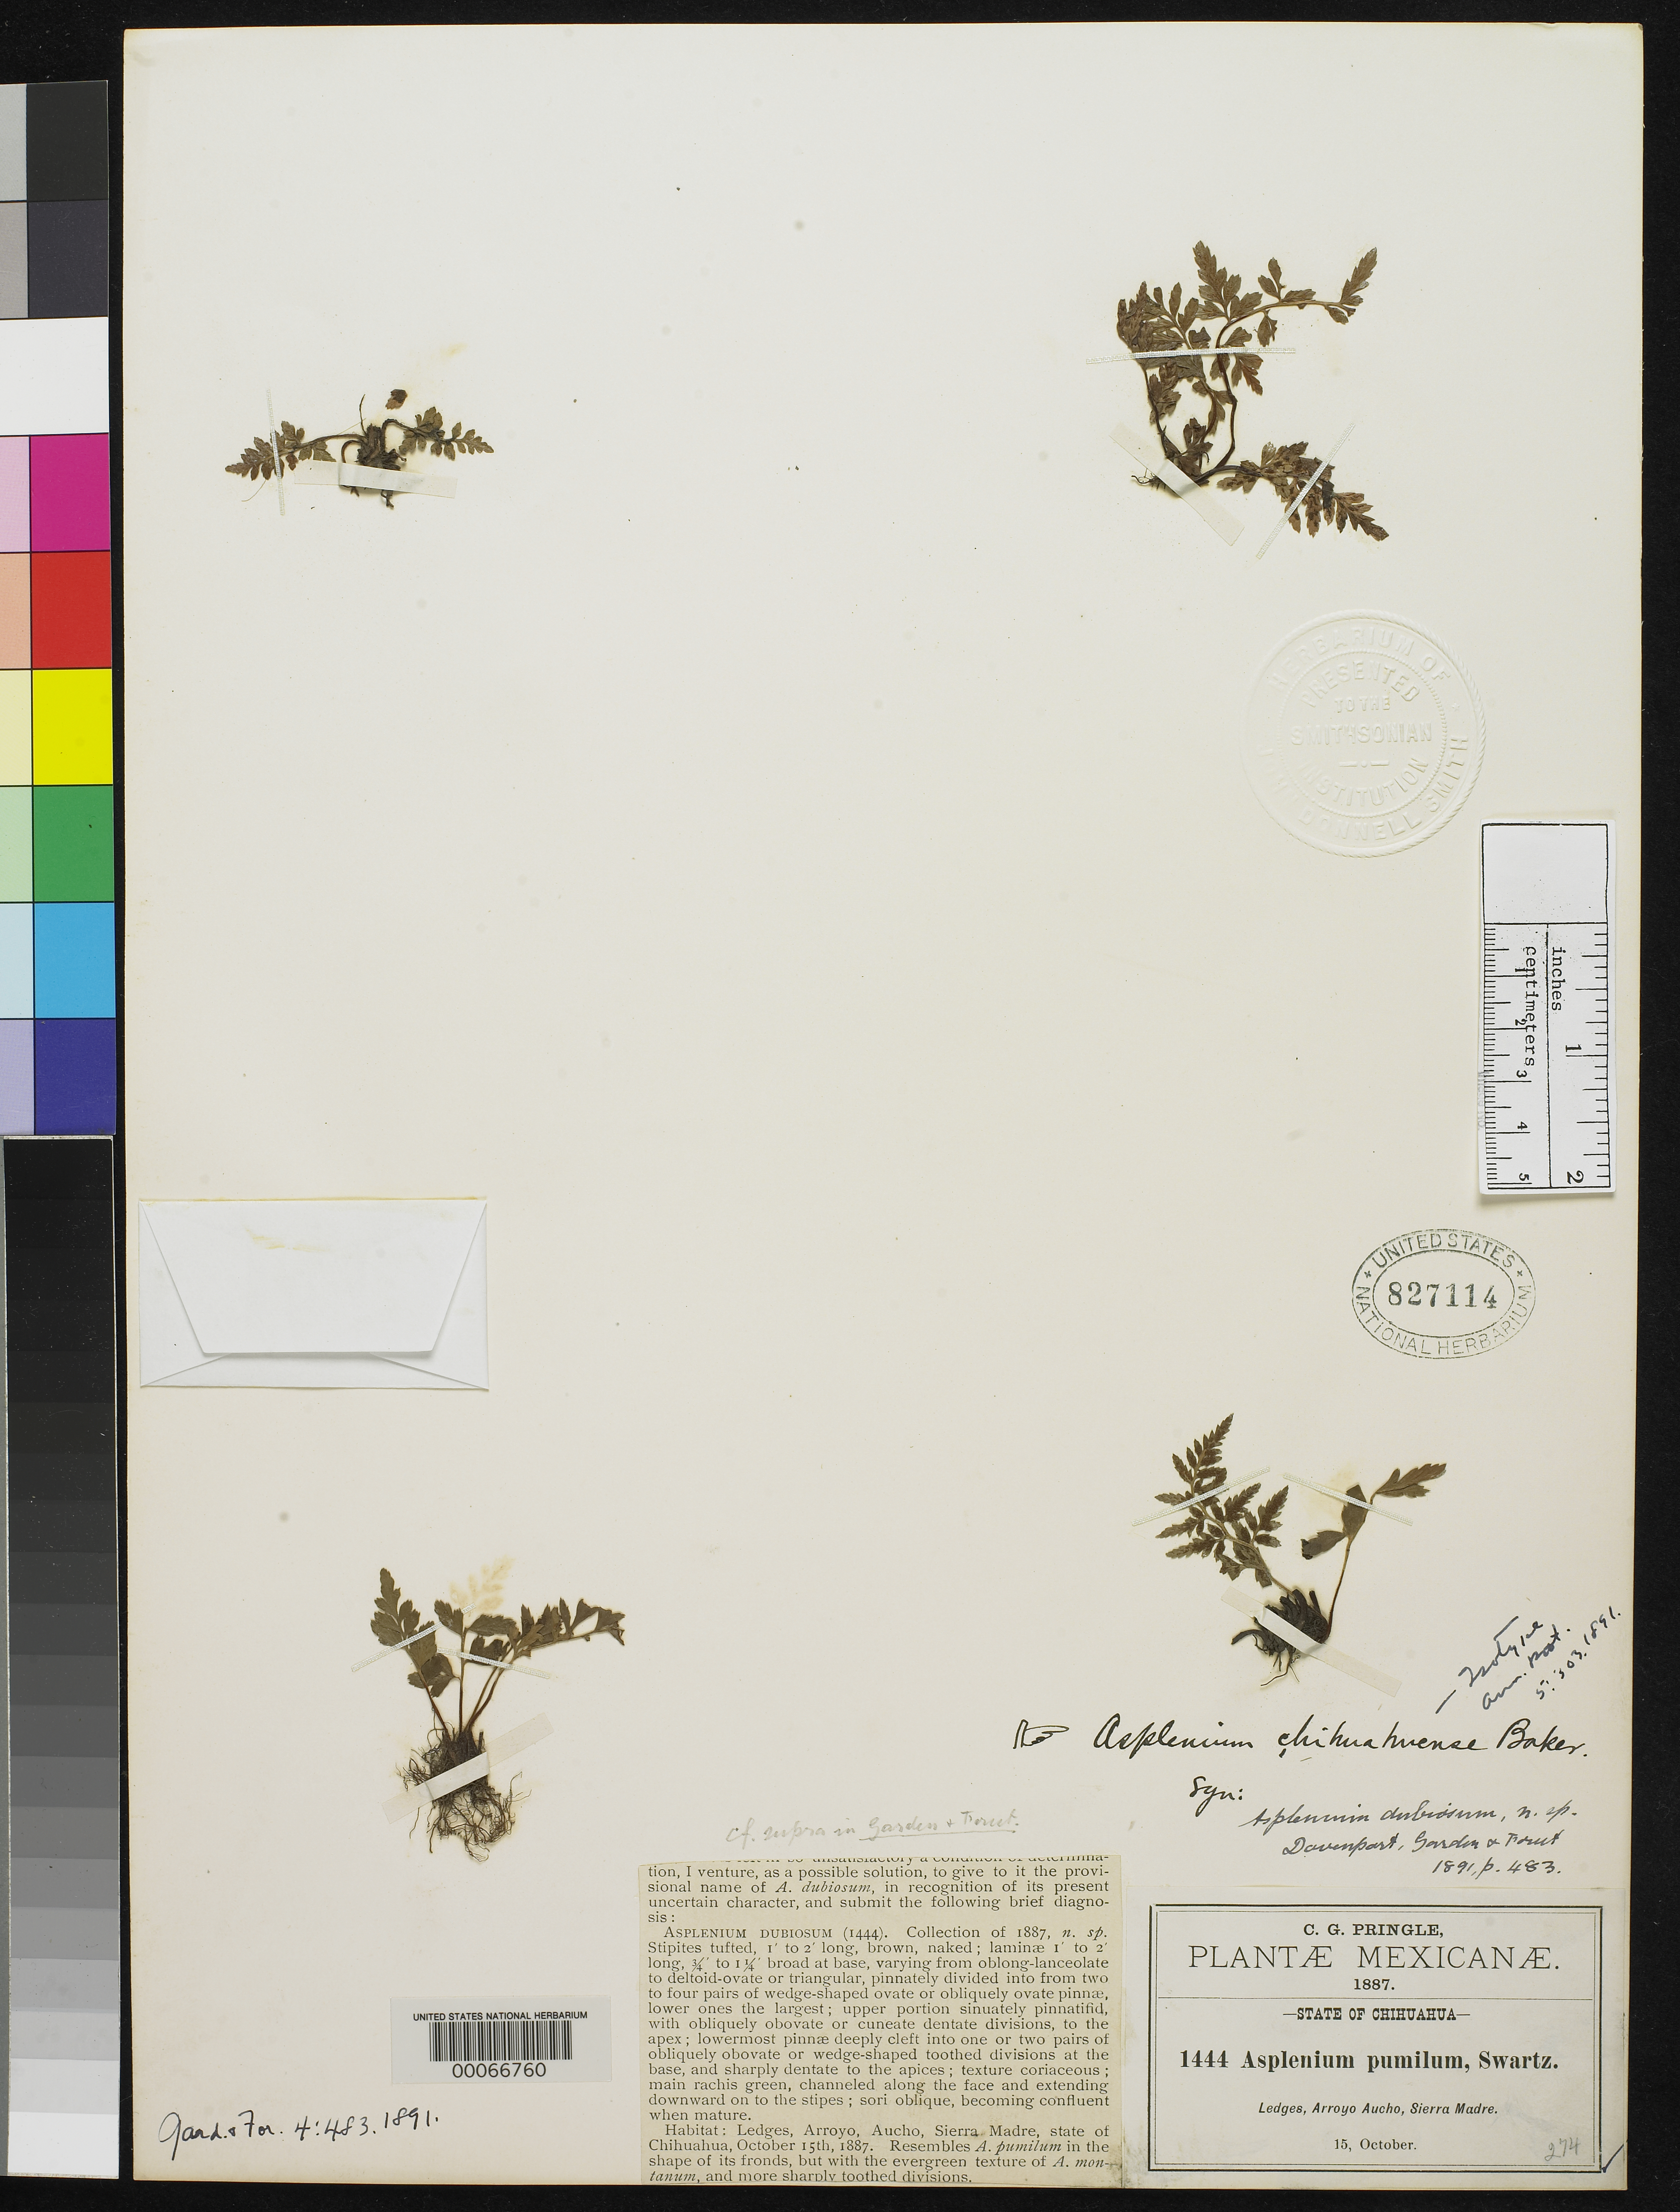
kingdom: Plantae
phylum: Tracheophyta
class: Polypodiopsida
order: Polypodiales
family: Aspleniaceae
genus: Asplenium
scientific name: Asplenium chihuahuense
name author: Baker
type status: Isotype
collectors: C. G. Pringle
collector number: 1444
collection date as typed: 15 Oct 1887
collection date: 1887-10-15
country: Mexico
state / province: Chihuahua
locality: Arroyo Aucho, Sierra Madre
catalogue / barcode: US 827114